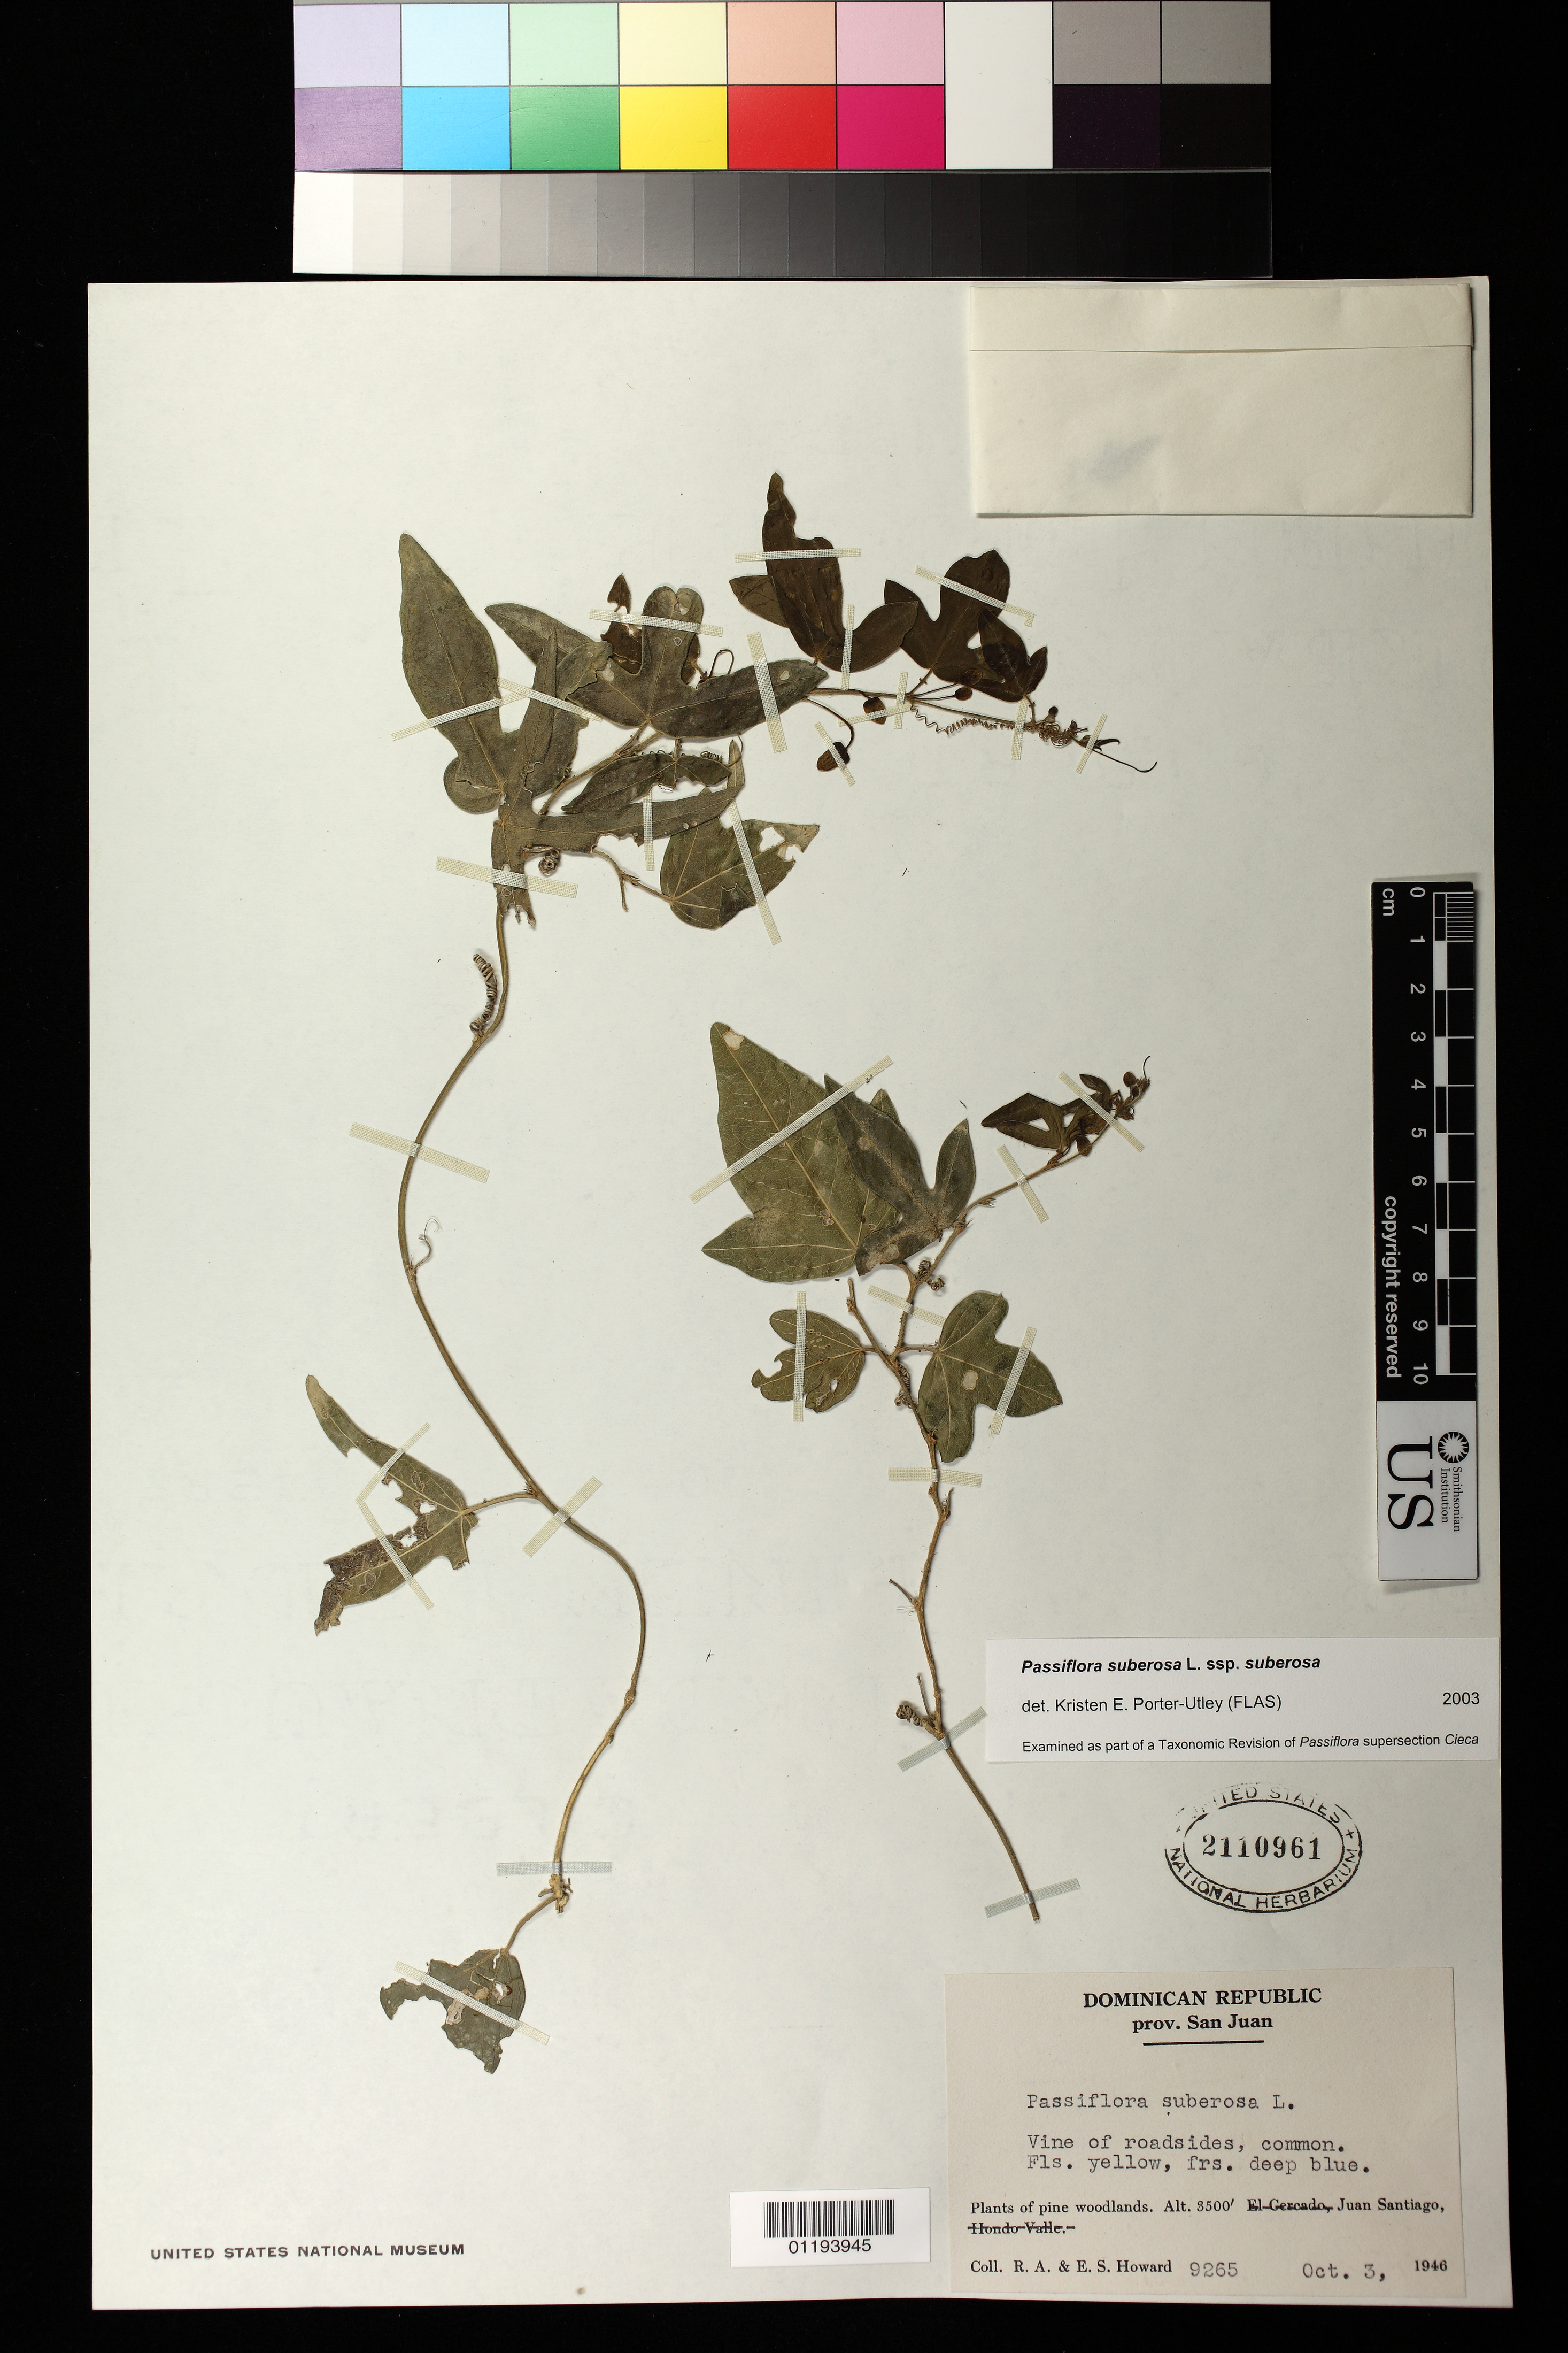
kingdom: Plantae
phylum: Tracheophyta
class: Magnoliopsida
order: Malpighiales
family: Passifloraceae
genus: Passiflora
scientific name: Passiflora suberosa subsp. suberosa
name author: L.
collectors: R. A. Howard & E. S. Howard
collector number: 9265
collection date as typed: Oct 3 1946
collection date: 1946-10-03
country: Dominican Republic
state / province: San Juan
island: Hispaniola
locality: Juan Santiago,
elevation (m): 1067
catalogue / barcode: US 2110961